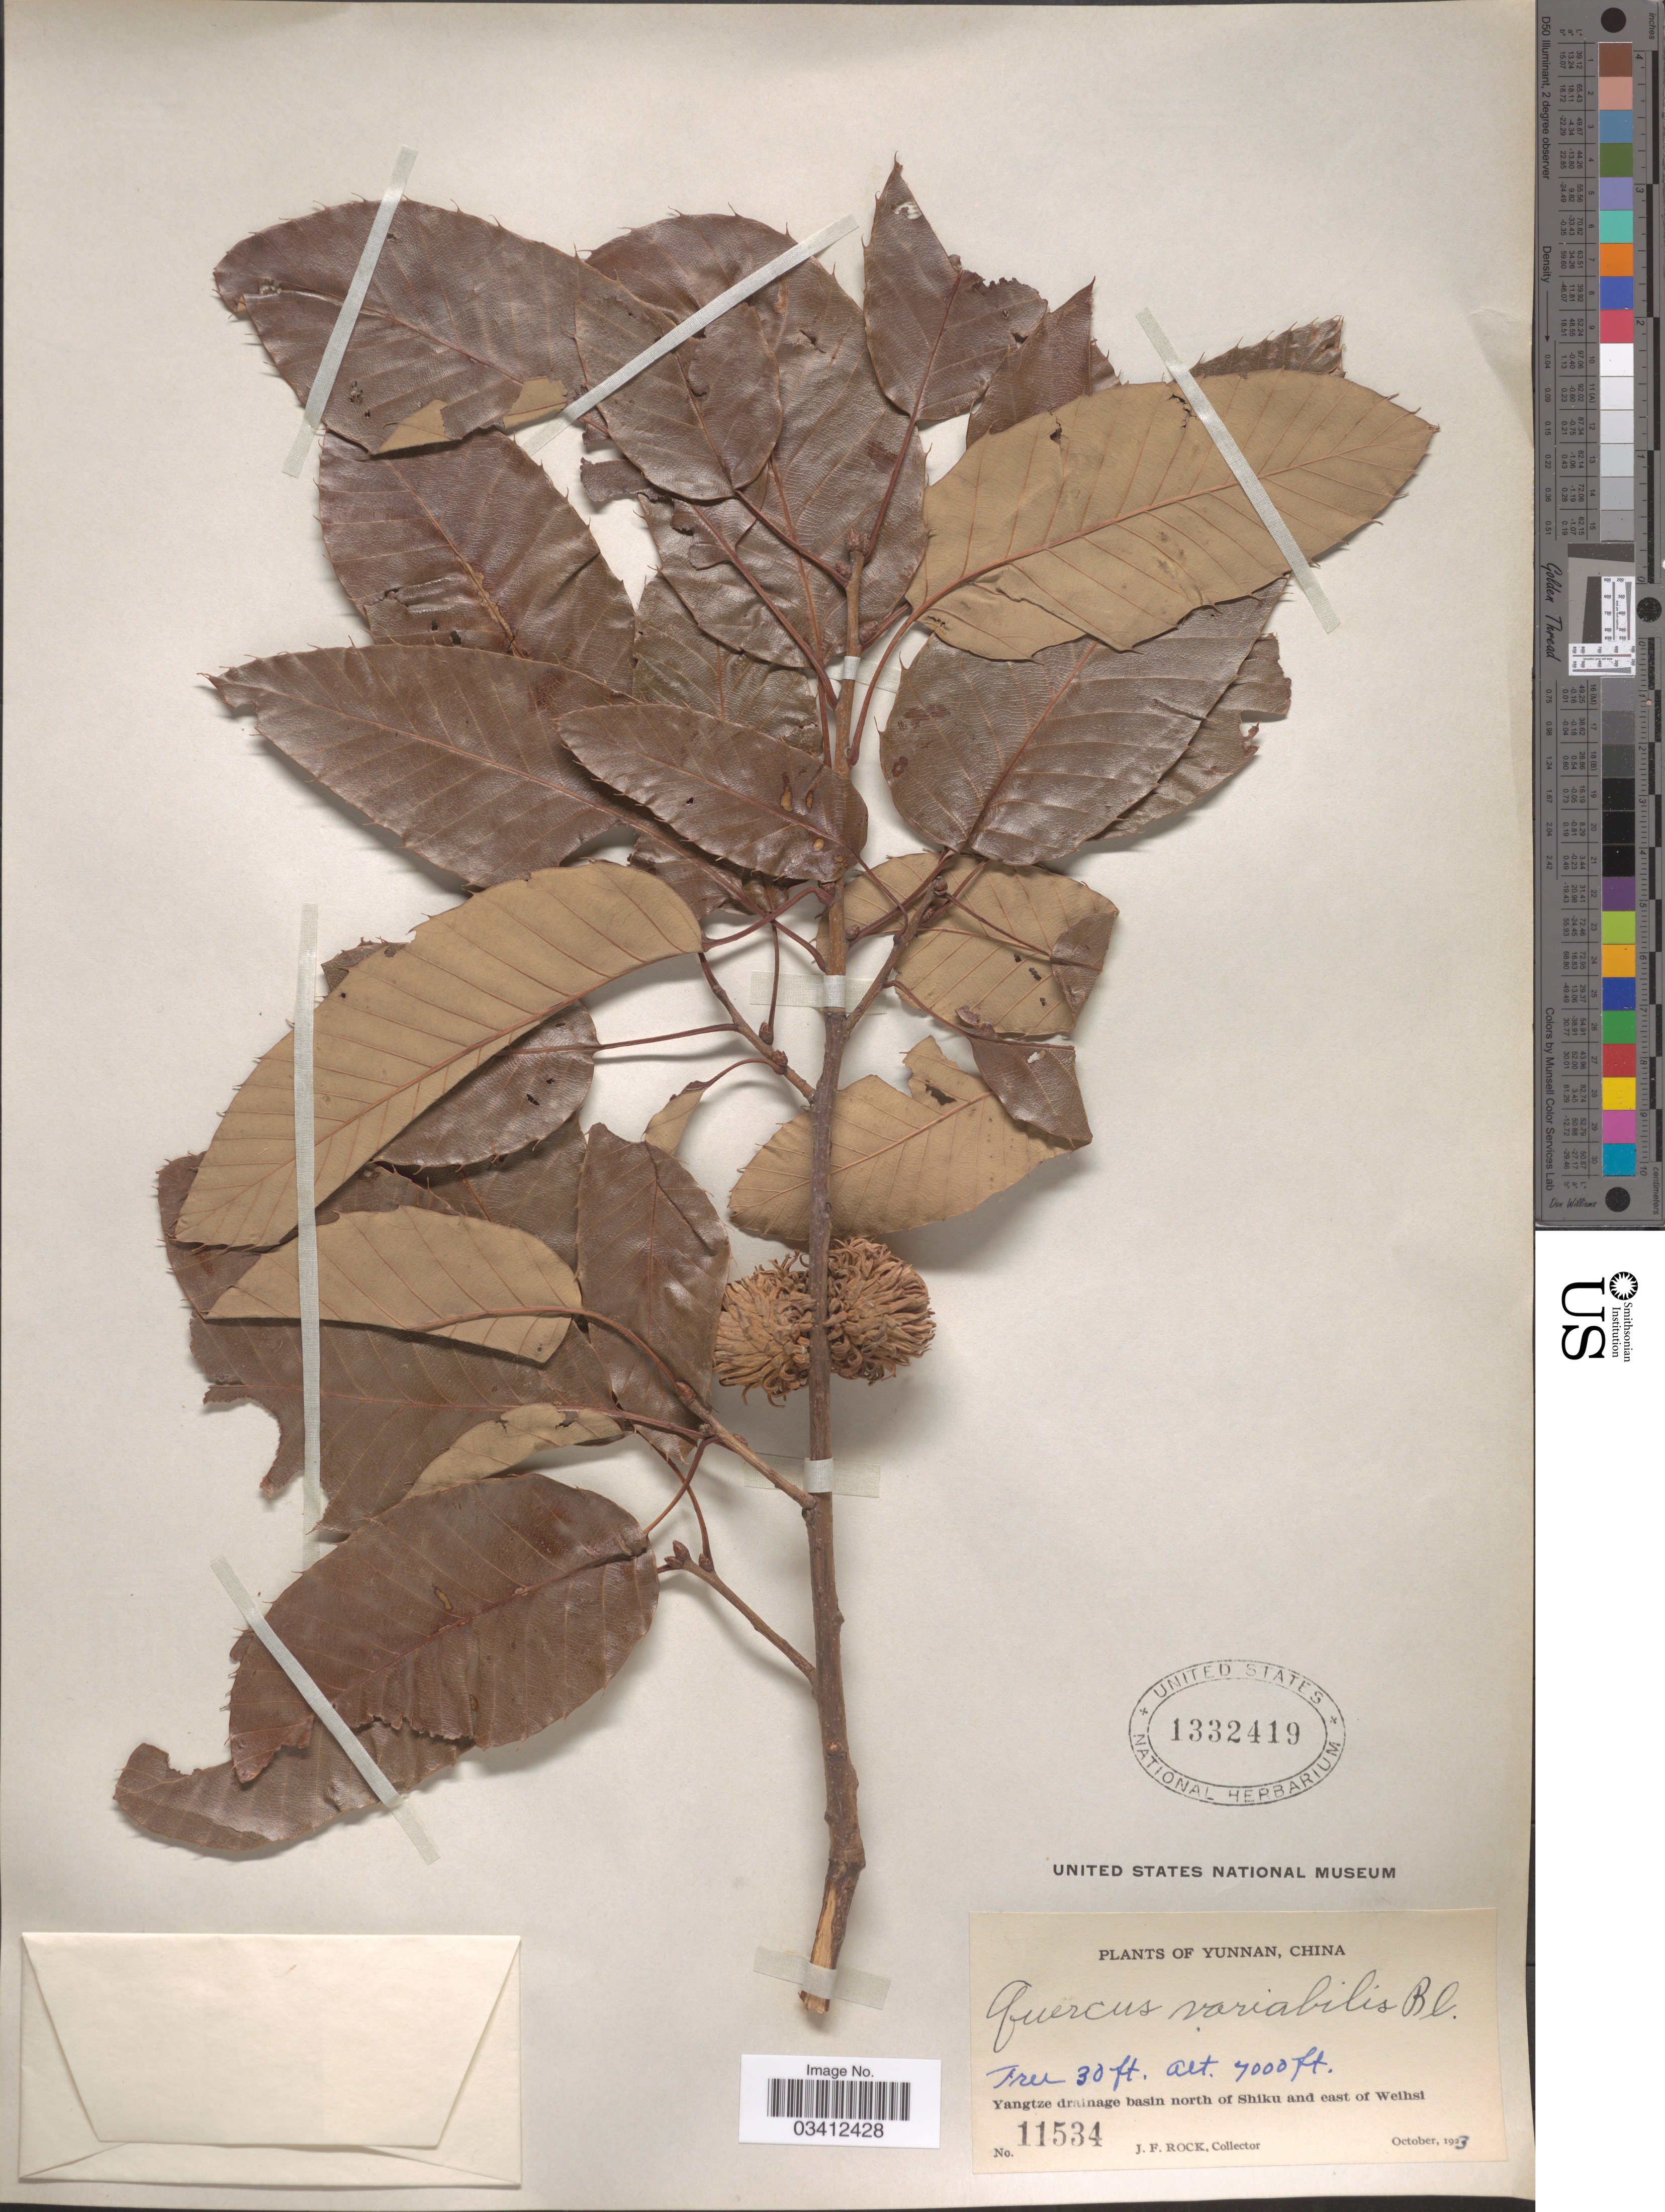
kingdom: Plantae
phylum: Tracheophyta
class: Magnoliopsida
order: Fagales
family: Fagaceae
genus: Quercus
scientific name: Quercus variabilis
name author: Blume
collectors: J. Rock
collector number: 11534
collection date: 1923-10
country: China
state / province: Yunnan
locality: Yangtze drainage basin north of Shiku and east of Weihsi.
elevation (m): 2134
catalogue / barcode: US 1332419